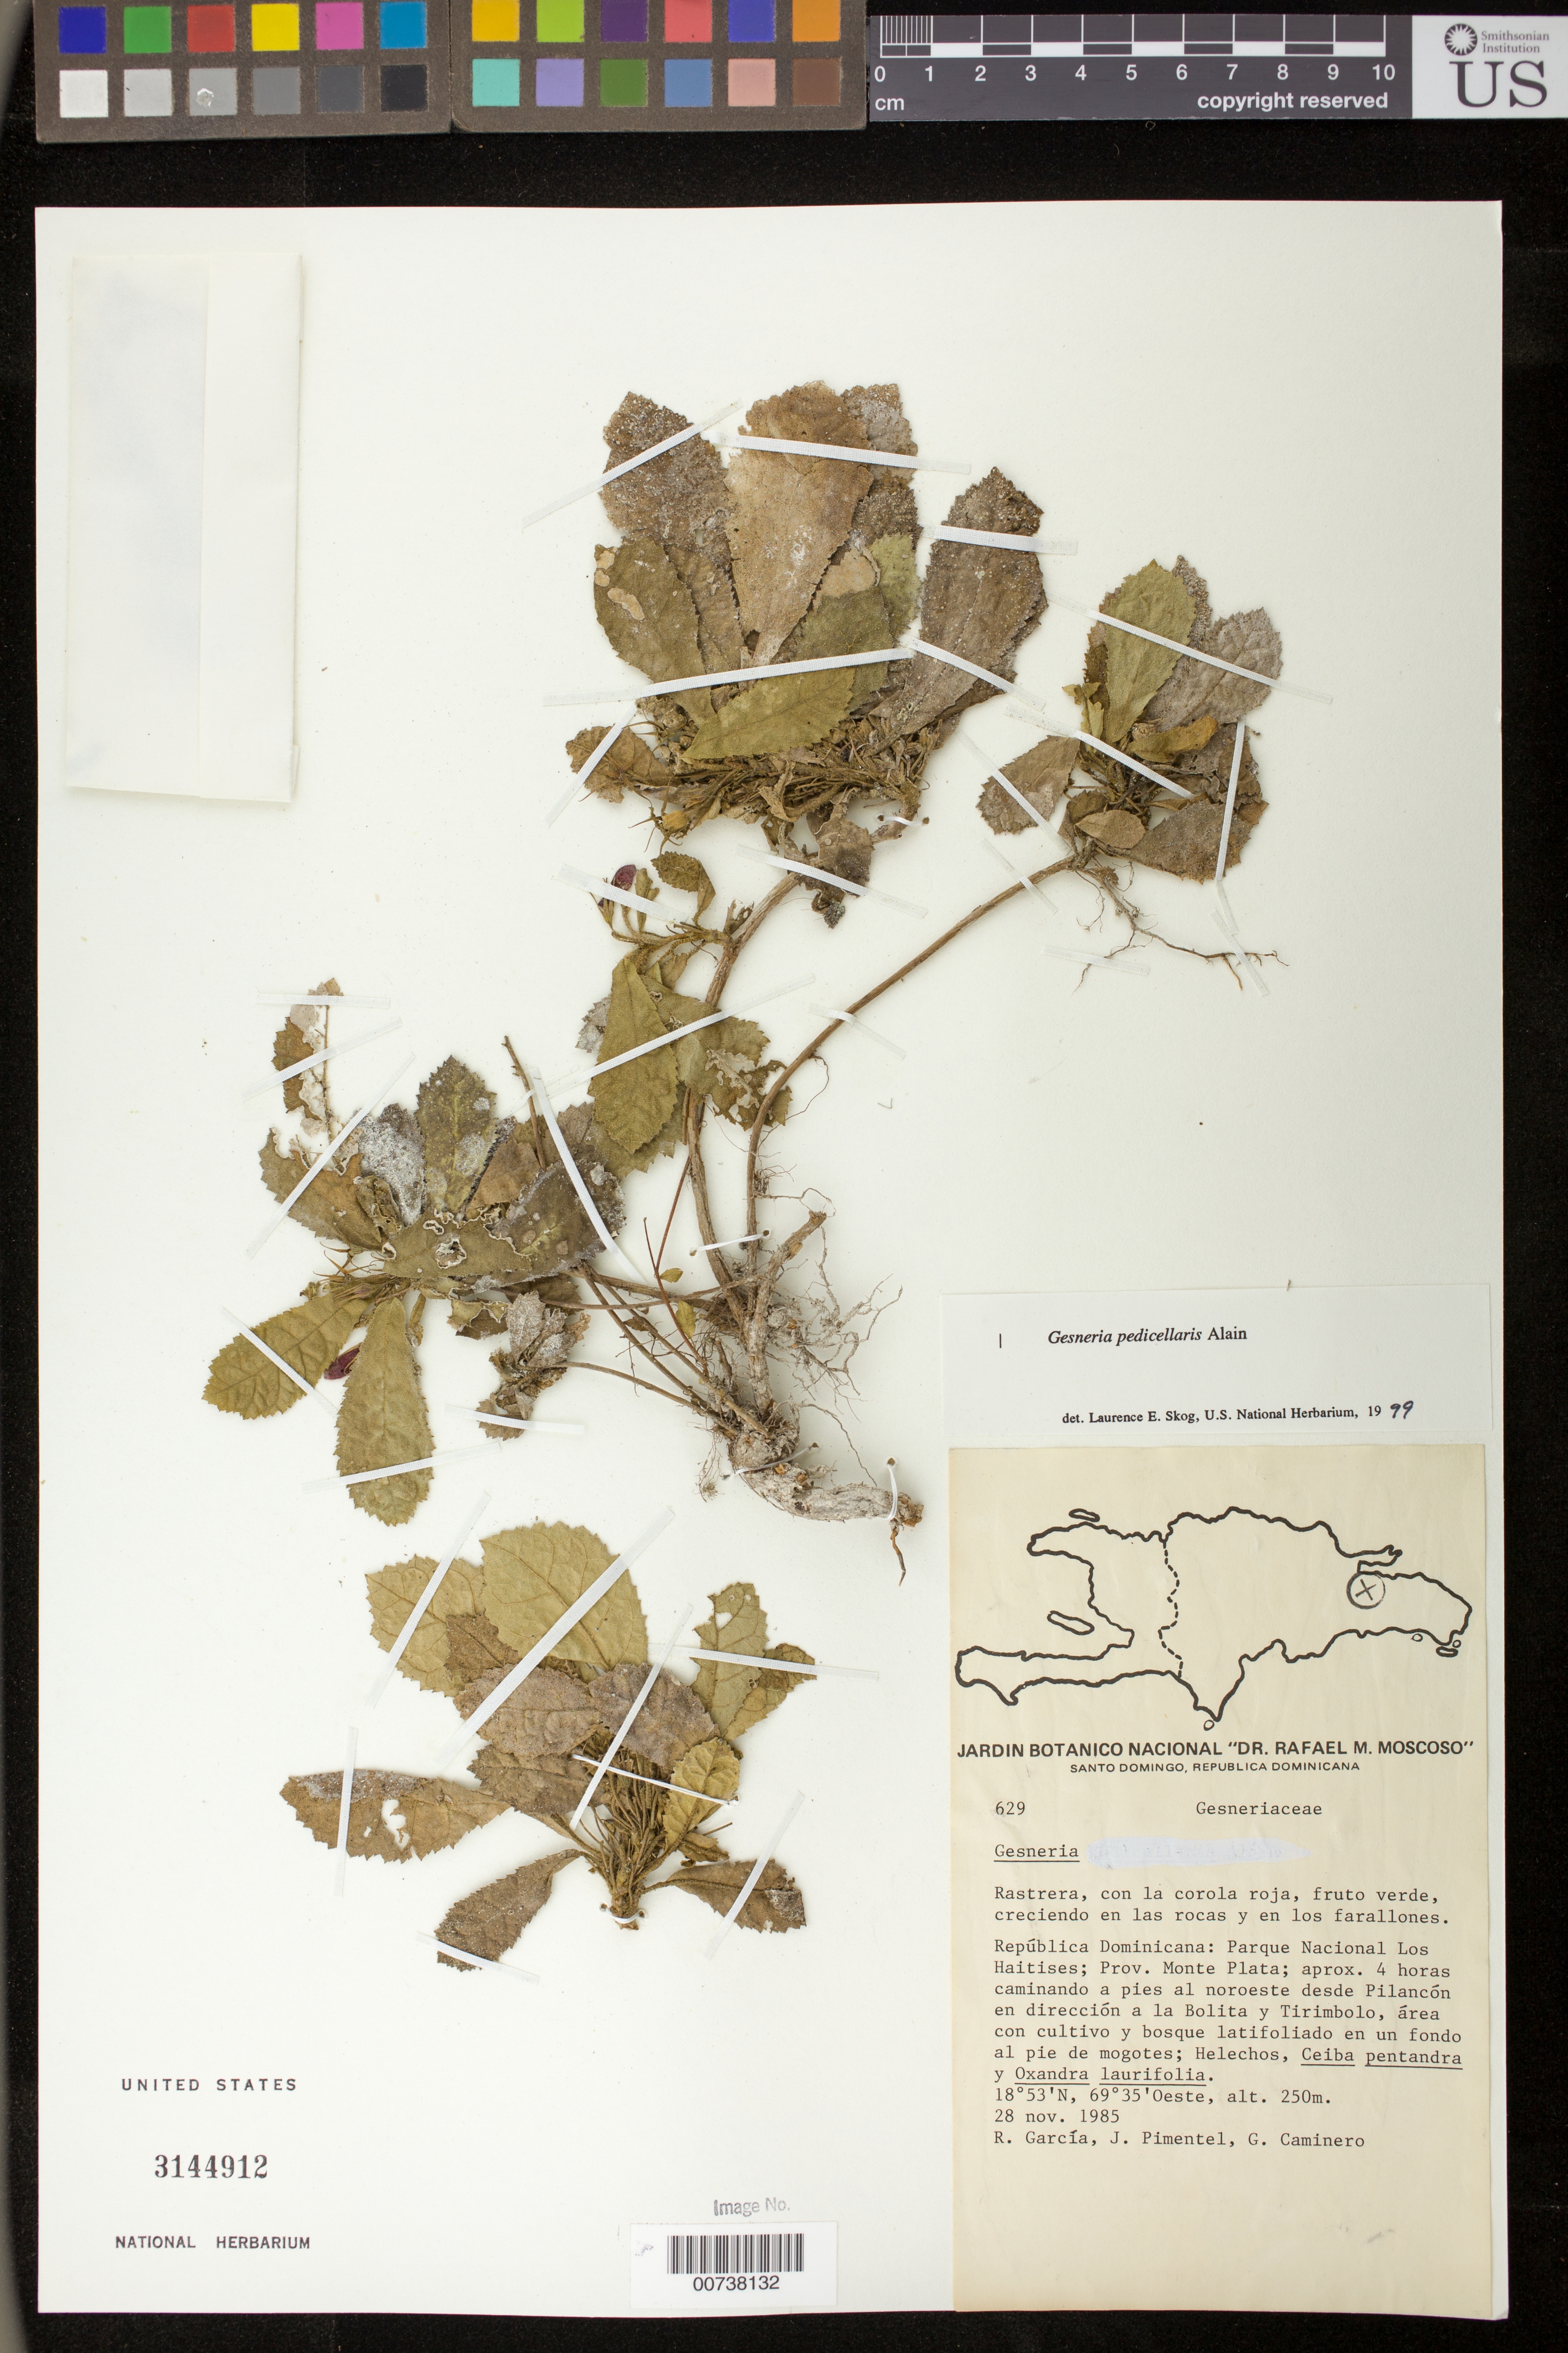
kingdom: Plantae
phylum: Tracheophyta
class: Magnoliopsida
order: Lamiales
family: Gesneriaceae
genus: Gesneria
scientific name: Gesneria pedicellaris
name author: Alain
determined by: Skog, Laurence E.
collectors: R. García, J. Pimentel & G. Caminero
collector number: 629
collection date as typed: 28 Nov 1985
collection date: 1985-11-28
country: Dominican Republic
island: Hispaniola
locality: Prov. Monte Plata; Parque Nacional Los Haitises, aprox. 4 horas caminando a pies al noroeste desde Pilancón en dirección a la Bolita y Tirimbolo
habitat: Area con cultivo y bosque latifoliado en un fondo al pie de mogotes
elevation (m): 250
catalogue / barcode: US 3144912